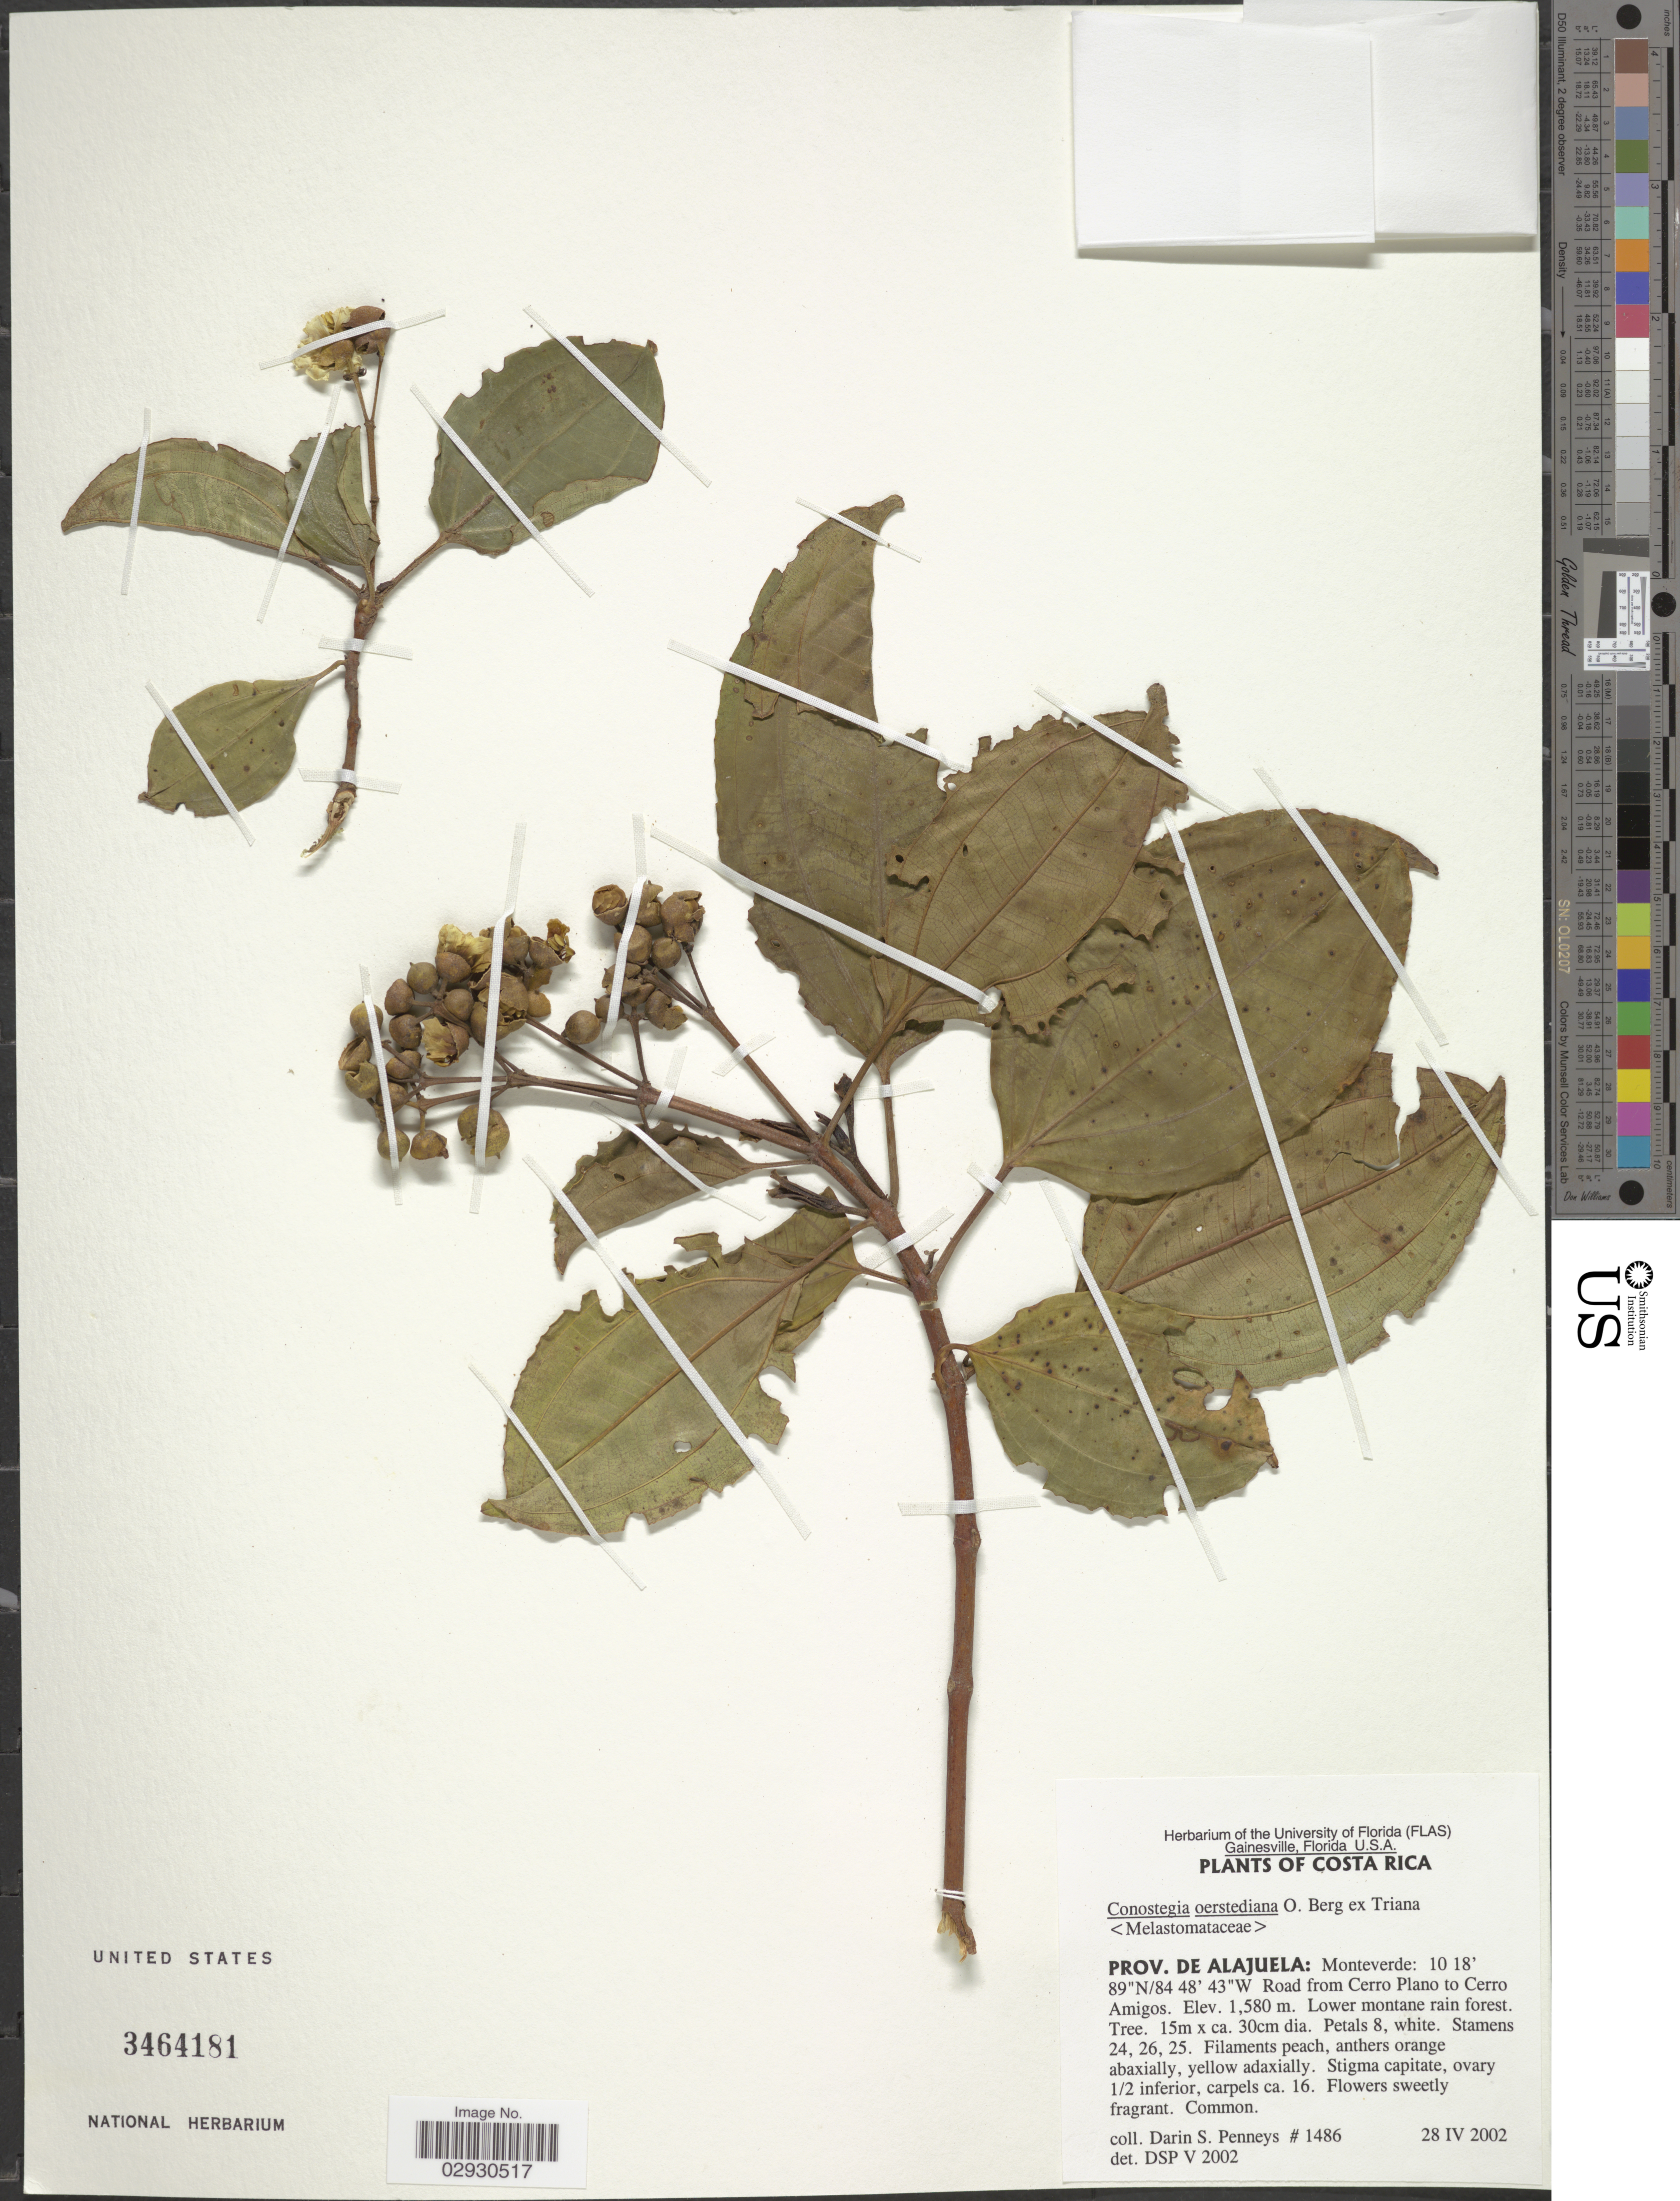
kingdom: Plantae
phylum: Tracheophyta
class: Magnoliopsida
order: Myrtales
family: Melastomataceae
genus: Conostegia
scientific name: Conostegia oerstediana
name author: O. Berg ex Triana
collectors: D. S. Penneys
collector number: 1486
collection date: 2002-04-28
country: Costa Rica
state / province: Alajuela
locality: Monteverde, Road from Cerro Plano to Cerro Amigos.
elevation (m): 1580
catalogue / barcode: US 3464181